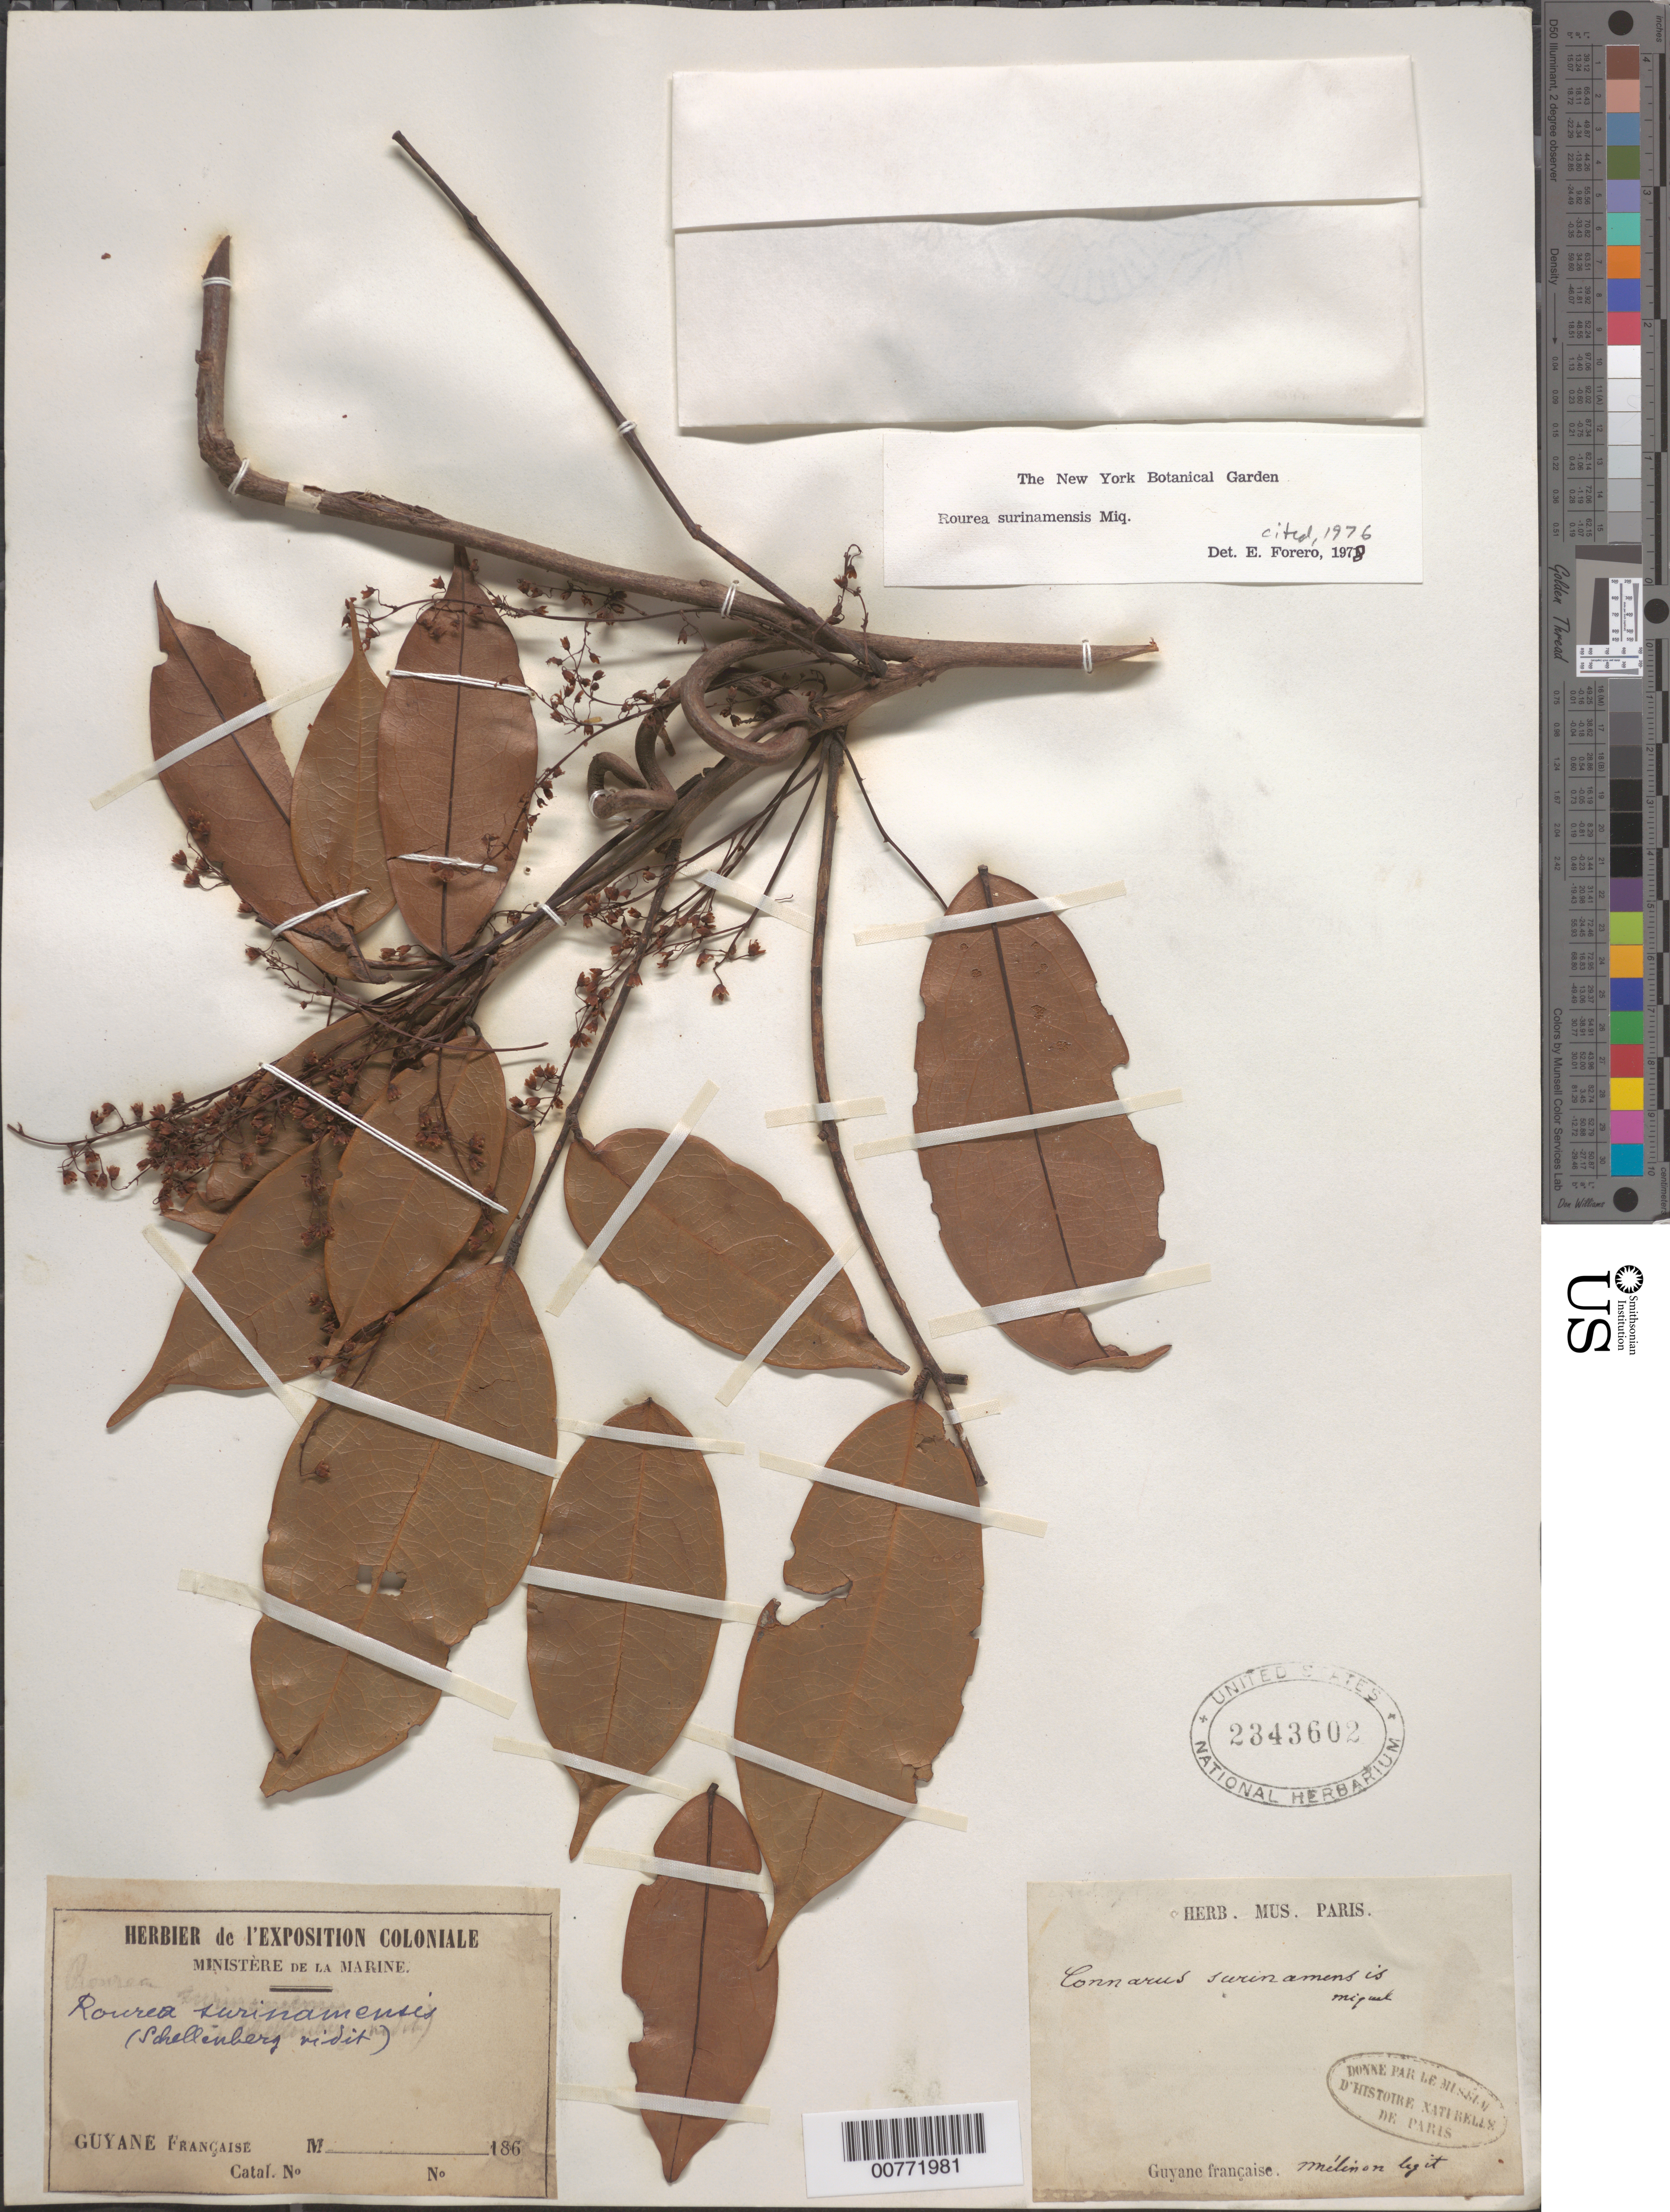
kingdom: Plantae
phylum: Tracheophyta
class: Magnoliopsida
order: Oxalidales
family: Connaraceae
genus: Rourea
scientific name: Rourea surinamensis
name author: Miq.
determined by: Forero, E.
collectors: E. Mélinon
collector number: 186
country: French Guiana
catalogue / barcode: US 2343602